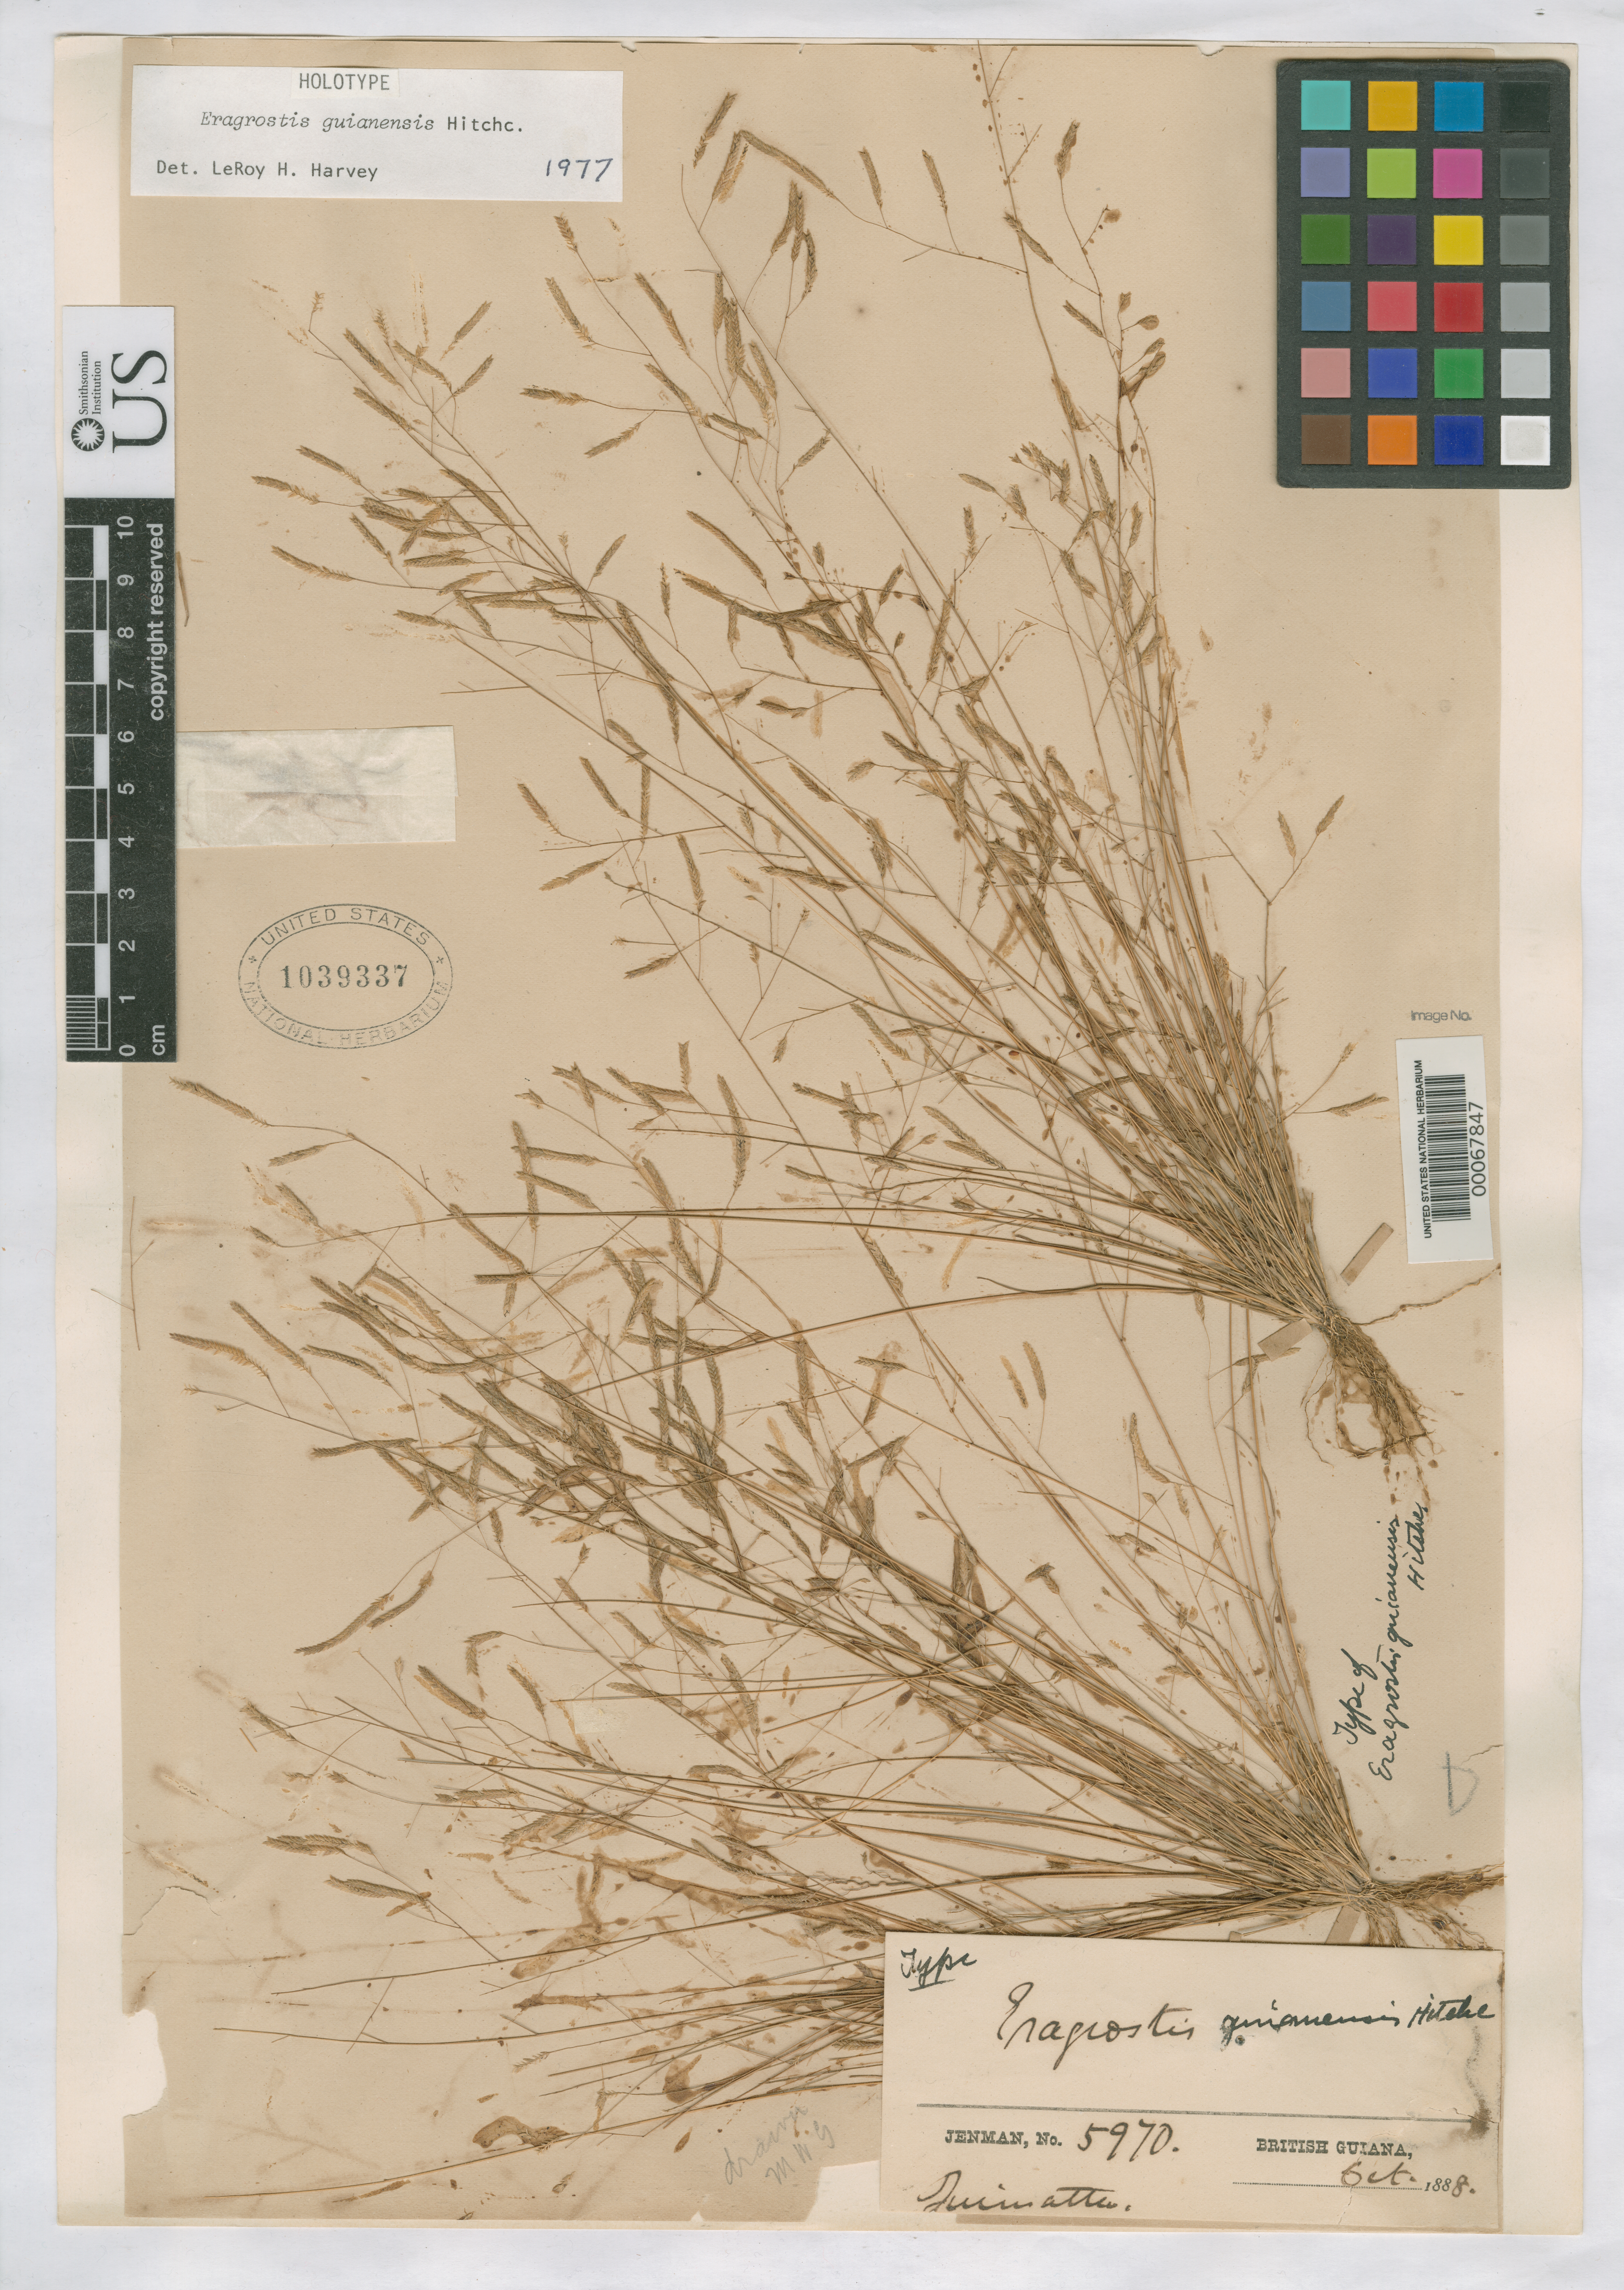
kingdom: Plantae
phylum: Tracheophyta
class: Liliopsida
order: Poales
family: Poaceae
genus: Eragrostis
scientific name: Eragrostis guianensis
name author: Hitchc.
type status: Holotype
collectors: G. S. Jenman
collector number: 5970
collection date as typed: Oct 1888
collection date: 1888-10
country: Guyana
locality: Kwaimatta, Rupununi River.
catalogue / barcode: US 1039337